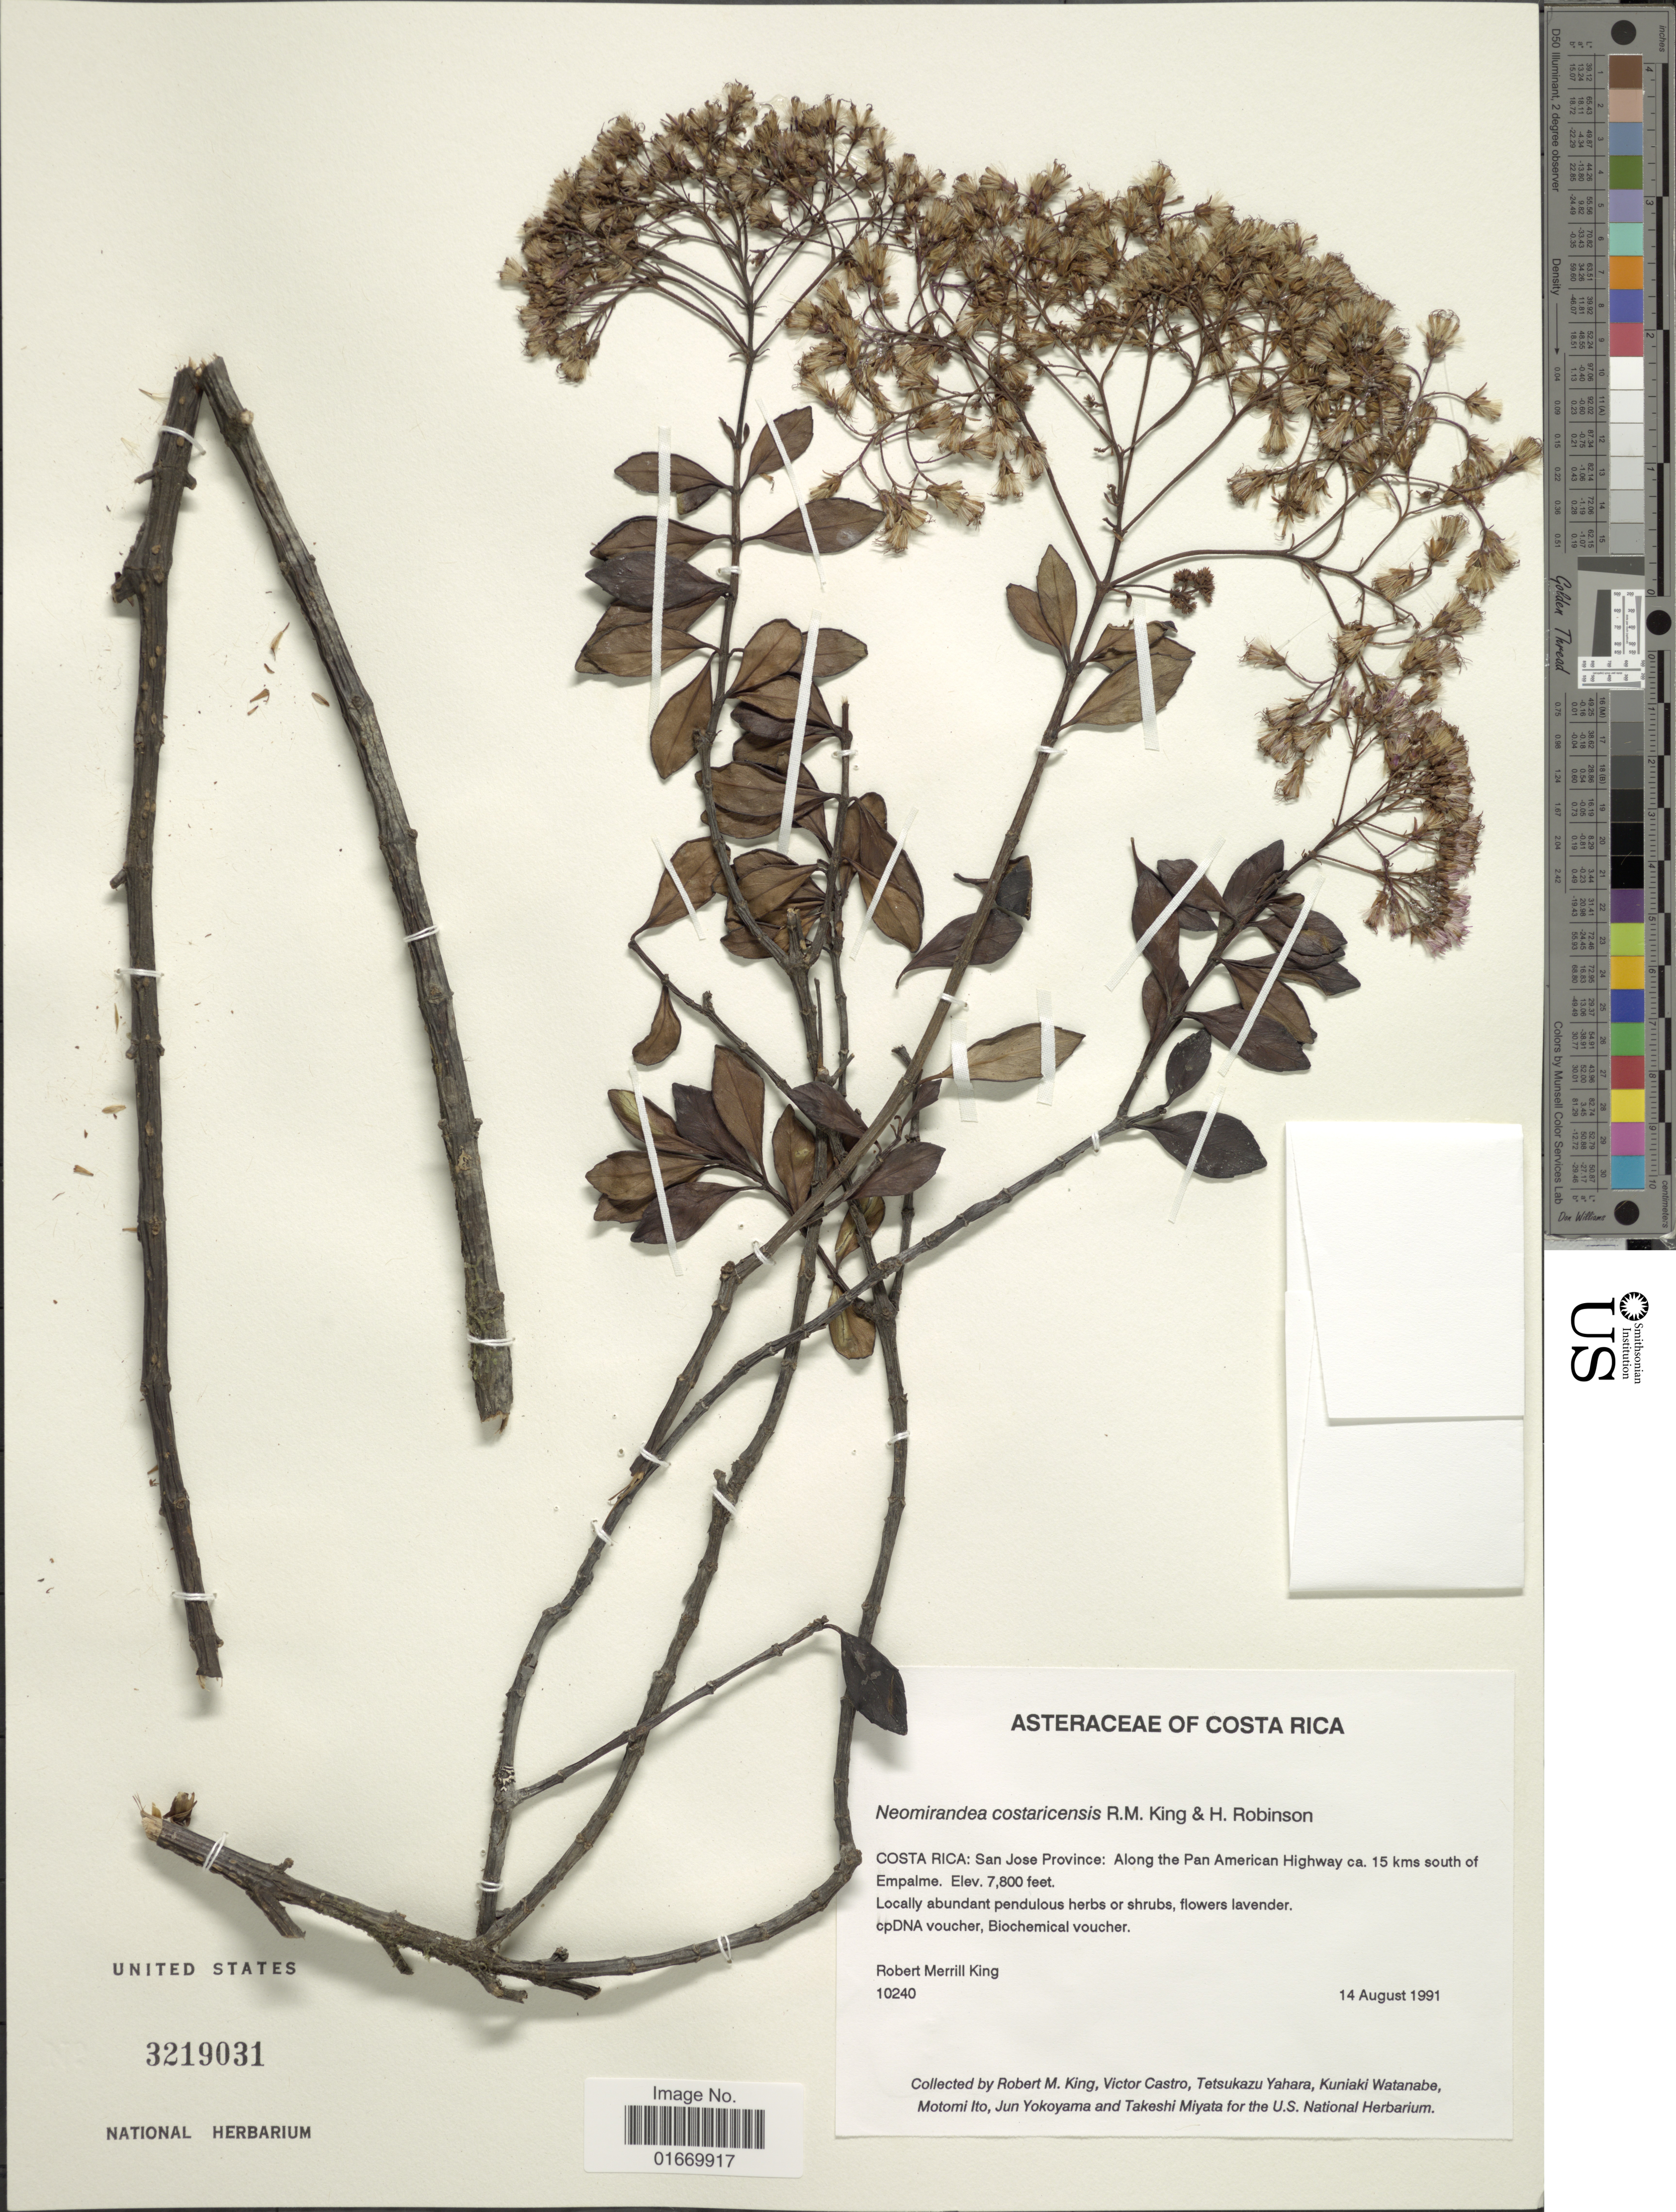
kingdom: Plantae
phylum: Tracheophyta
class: Magnoliopsida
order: Asterales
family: Asteraceae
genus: Neomirandea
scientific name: Neomirandea costaricensis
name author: R.M. King & H. Rob.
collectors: R. M. King, V. Castro, T. Yahara, K. Watanabe & et al.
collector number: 10240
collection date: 1991-08-14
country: Costa Rica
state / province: San José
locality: Along the Pan American Highway ca 15 kms south of Empalme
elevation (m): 2377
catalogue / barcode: US 3219031